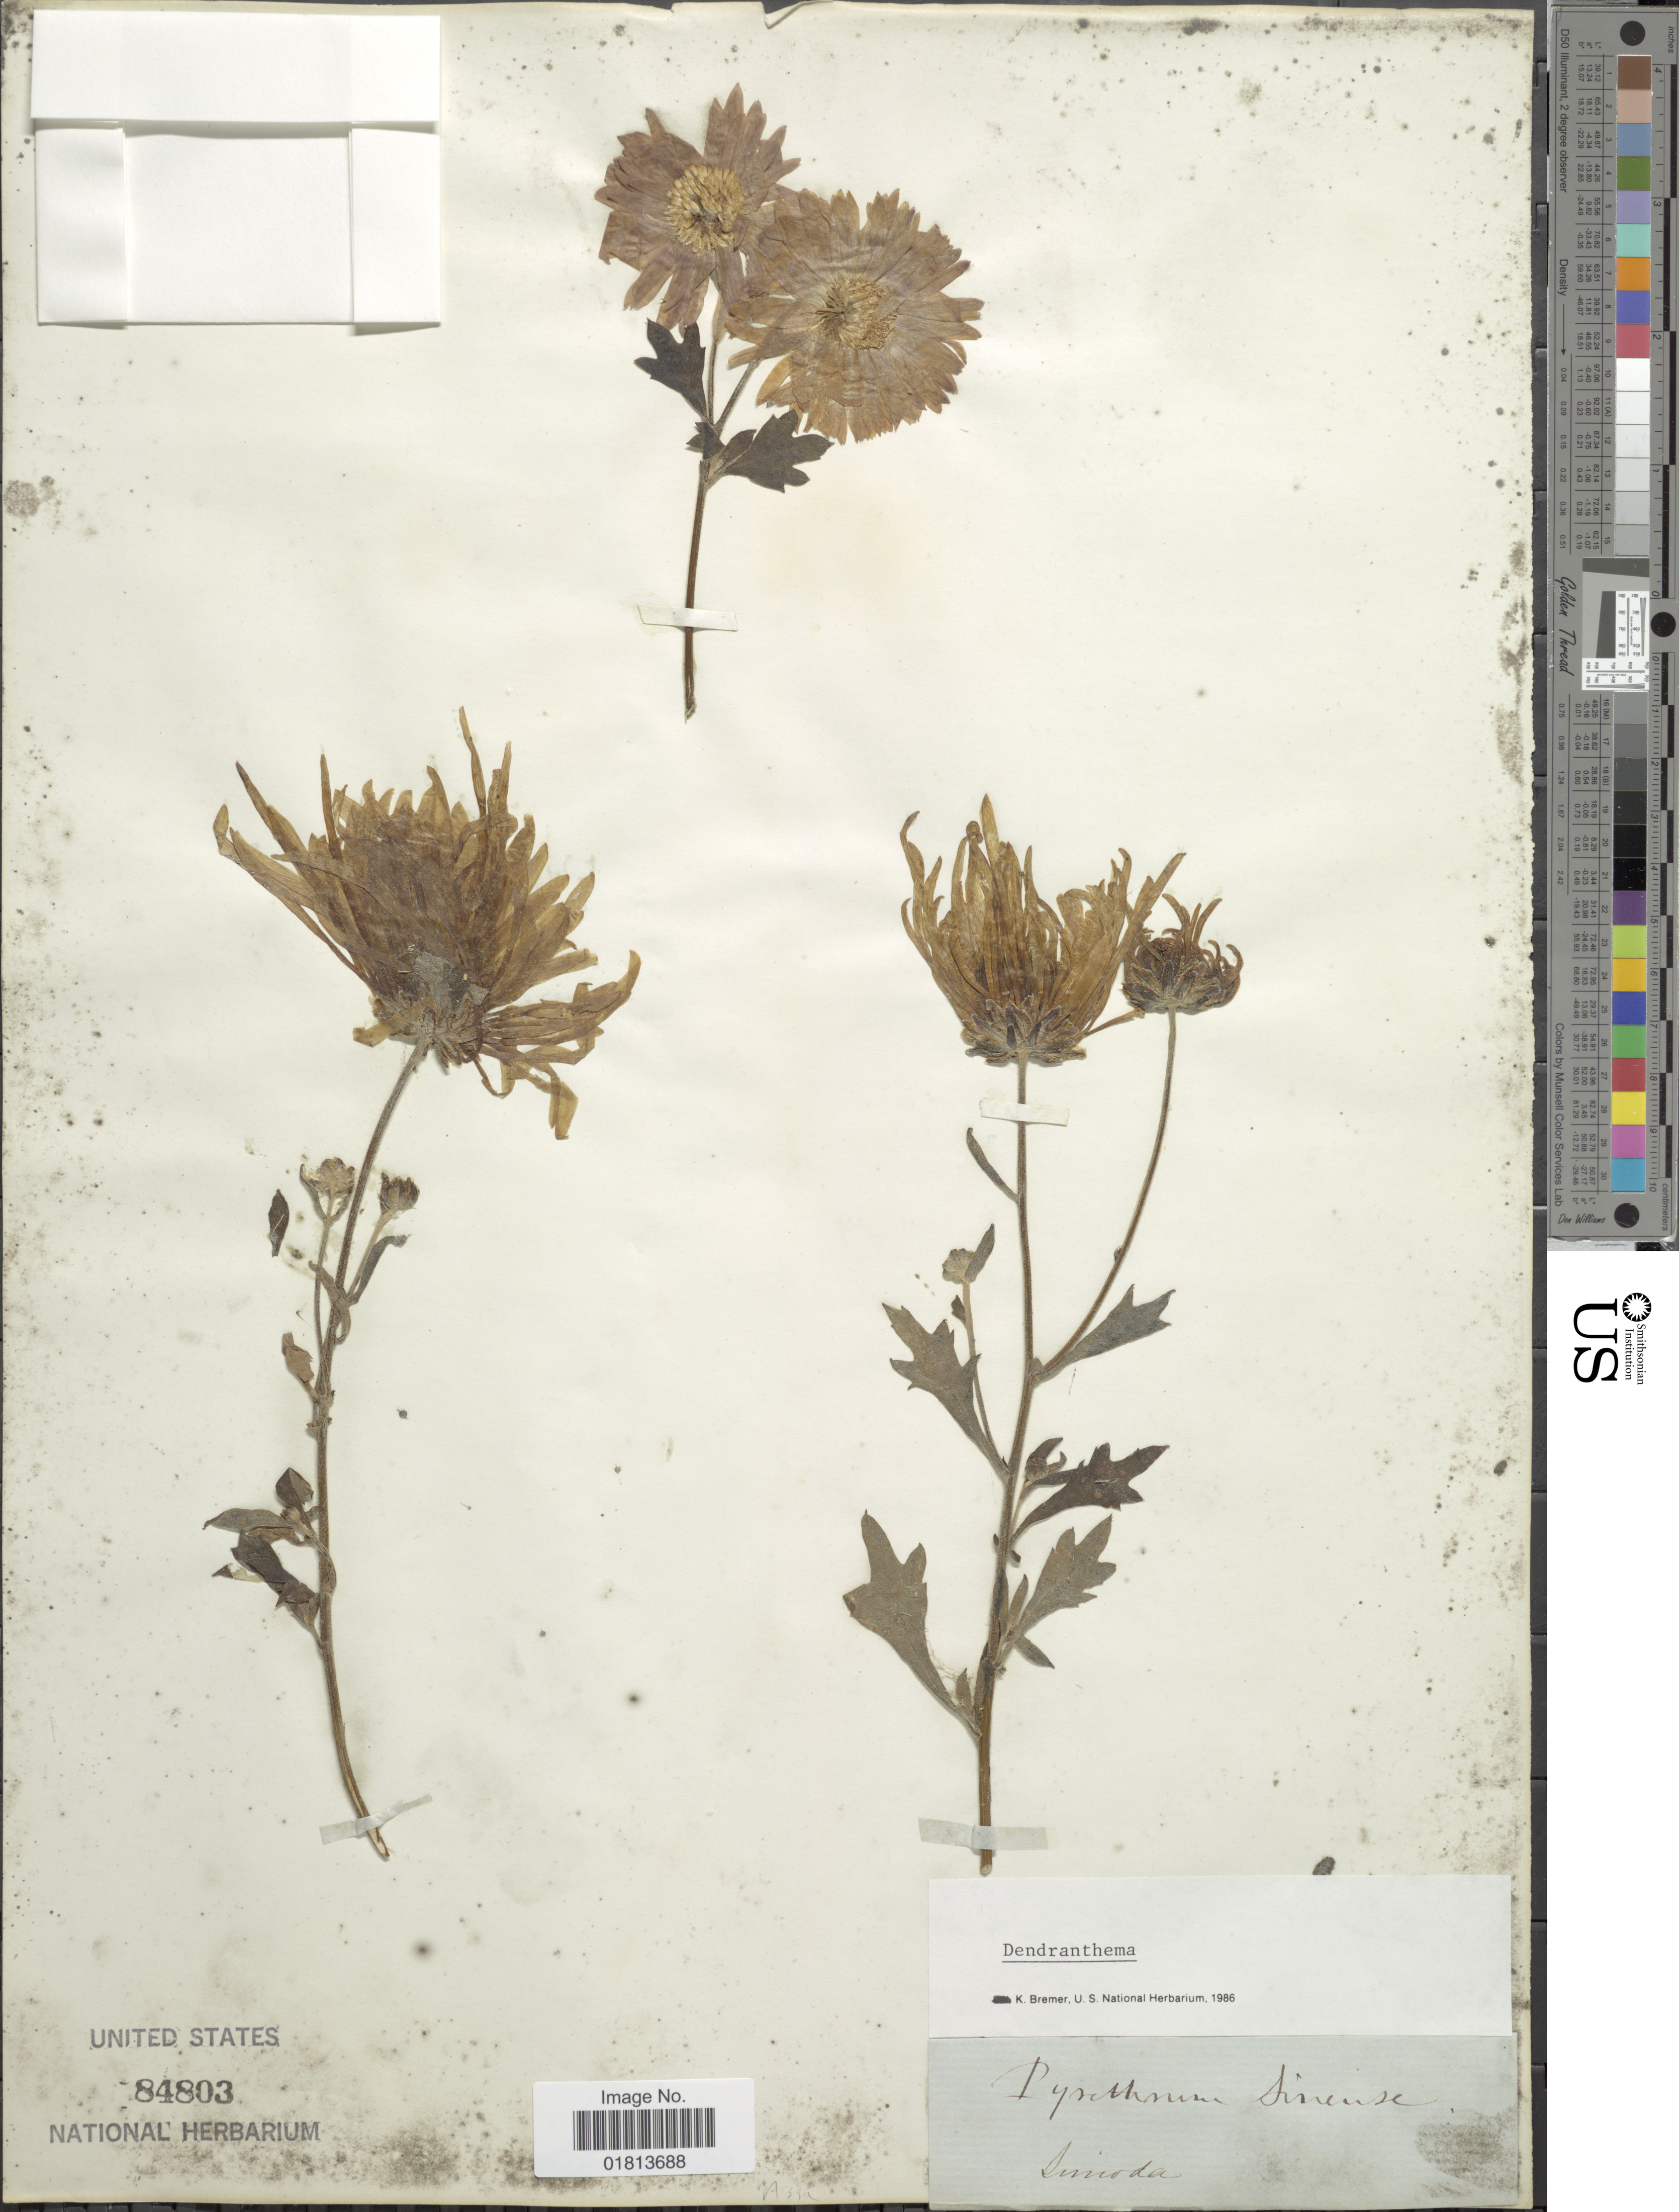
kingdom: Plantae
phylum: Tracheophyta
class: Magnoliopsida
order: Asterales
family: Asteraceae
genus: Dendranthema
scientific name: Dendranthema grandiflorum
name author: (Ramat.) Kitam.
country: Japan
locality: Simoda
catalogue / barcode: US 84803